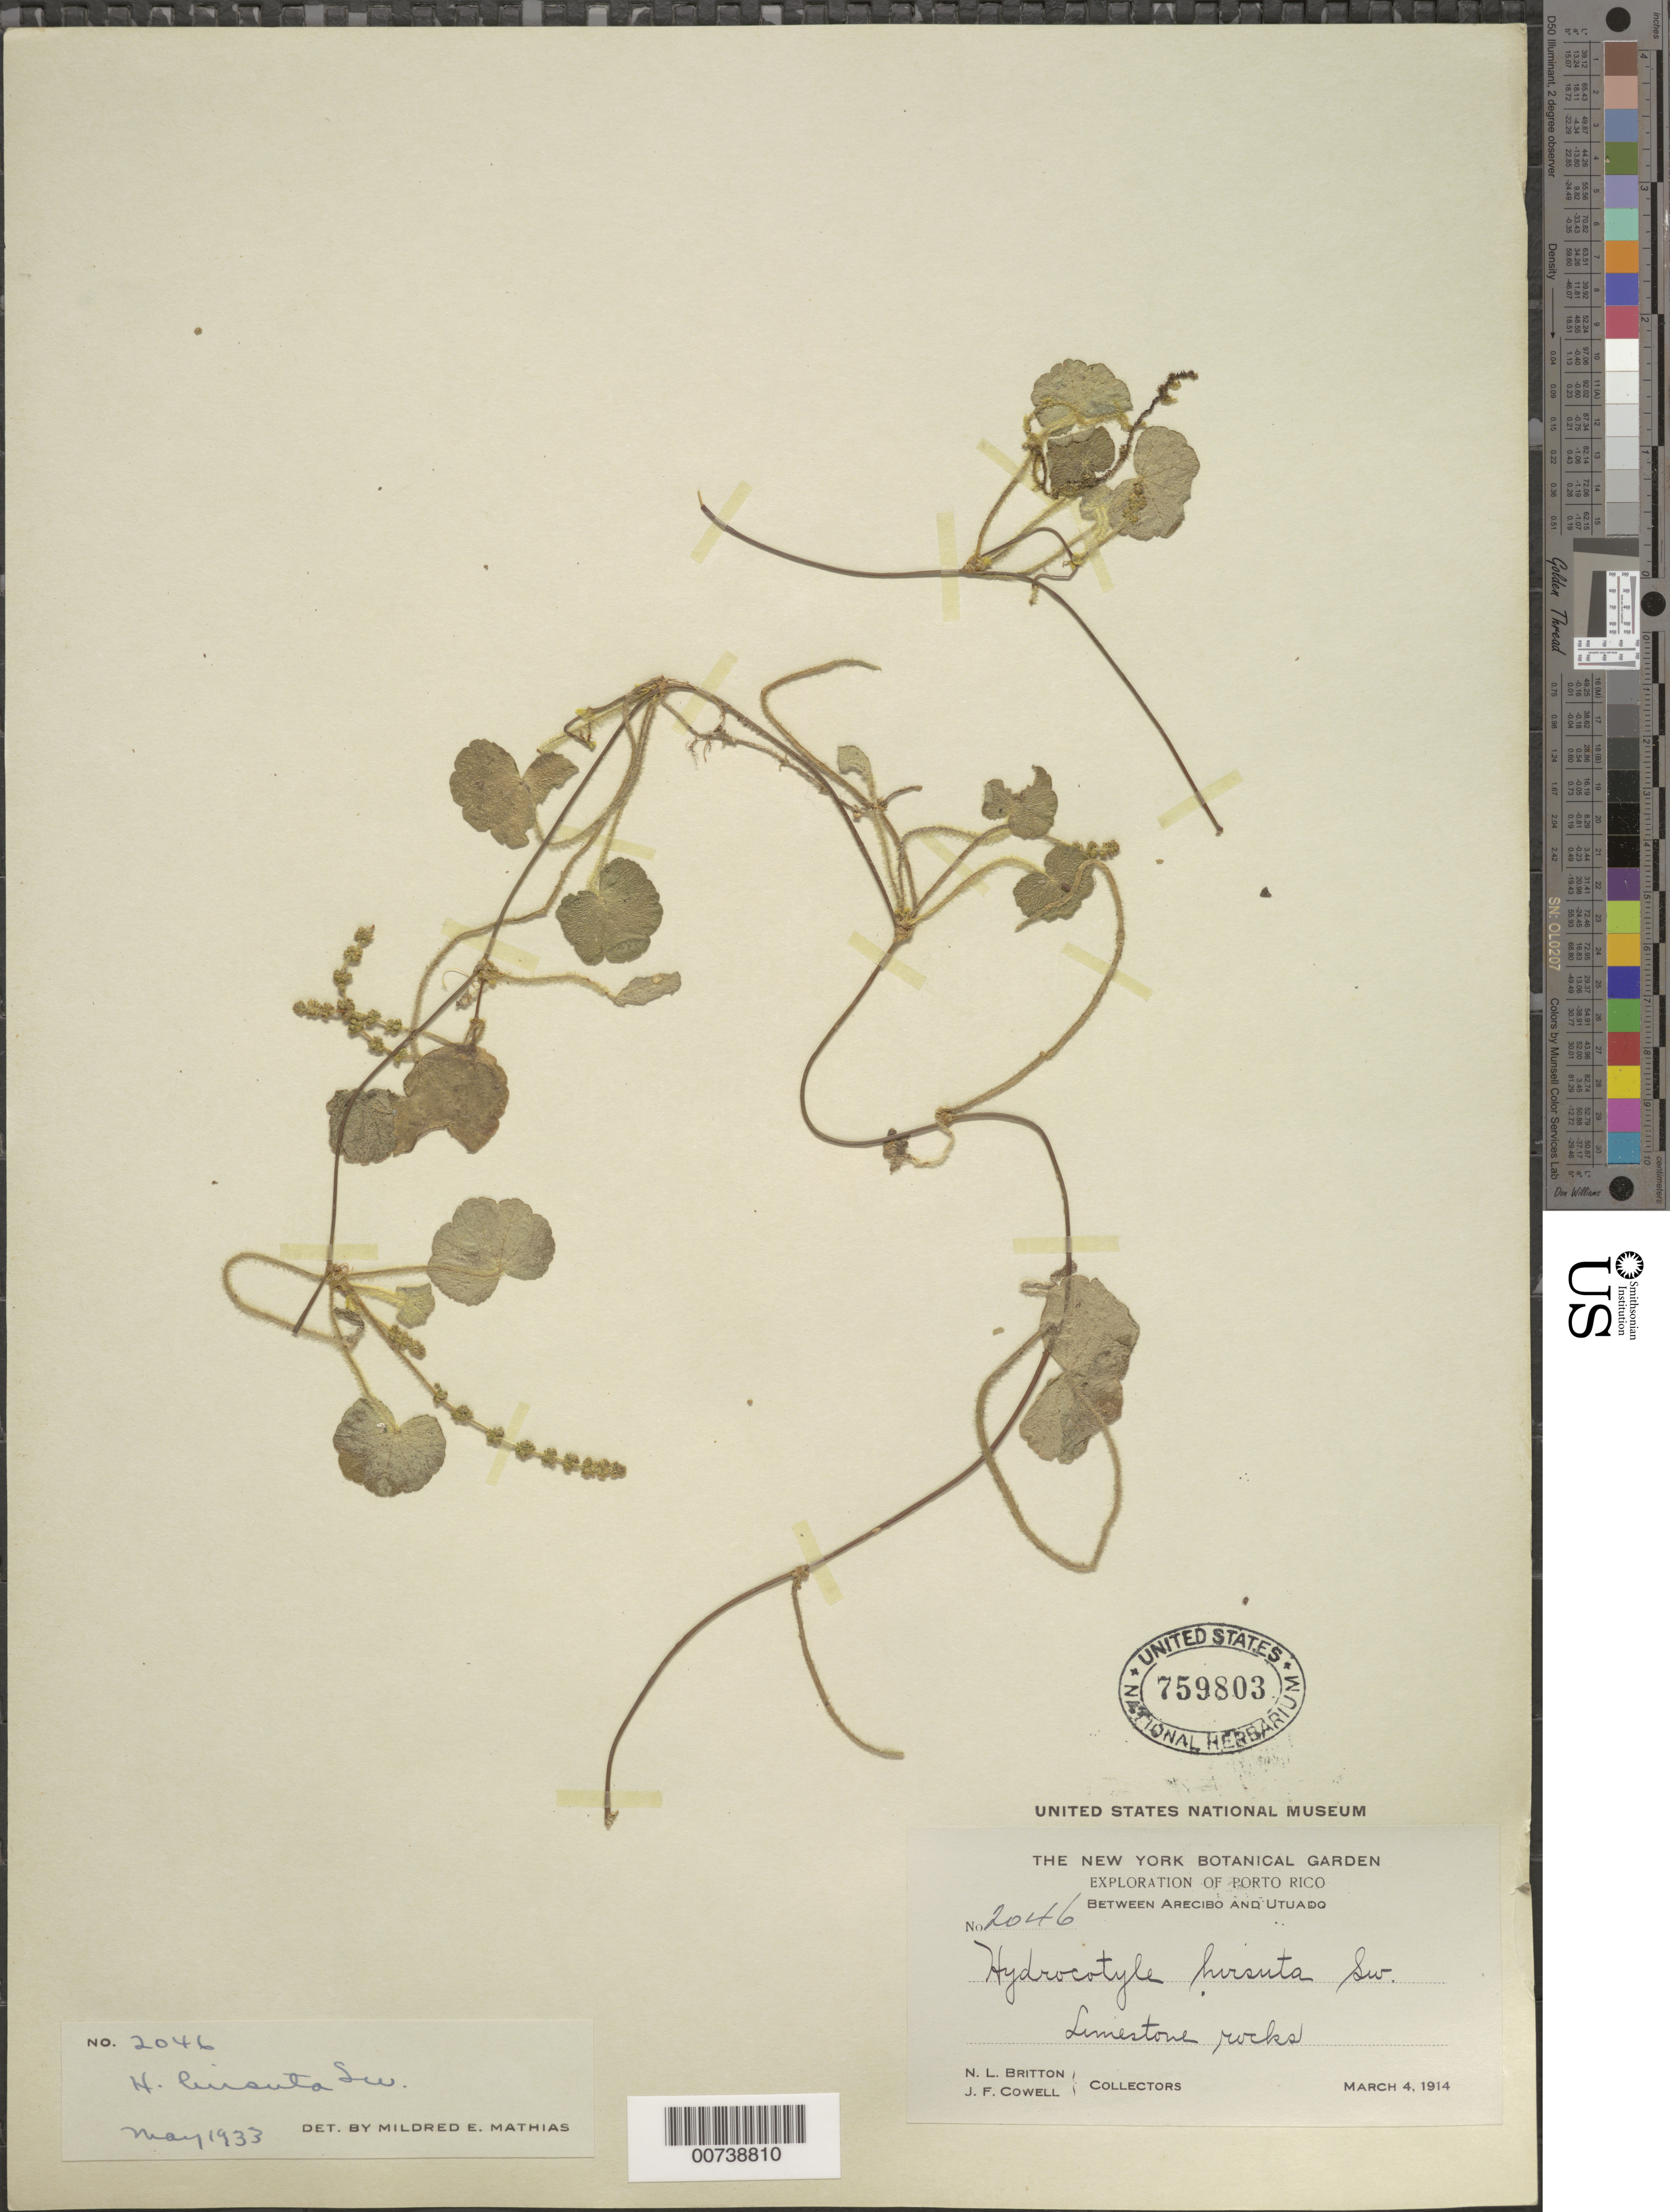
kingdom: Plantae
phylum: Tracheophyta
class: Magnoliopsida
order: Apiales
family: Araliaceae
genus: Hydrocotyle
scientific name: Hydrocotyle hirsuta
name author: Sw.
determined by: Mathias, M. E.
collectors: N. Britton & J. F. Cowell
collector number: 2046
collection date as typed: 04 Mar 1914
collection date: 1914-03-04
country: Puerto Rico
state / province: Arecibo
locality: Between Arecibo and Utuado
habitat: Limestone rocks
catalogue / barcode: US 759803